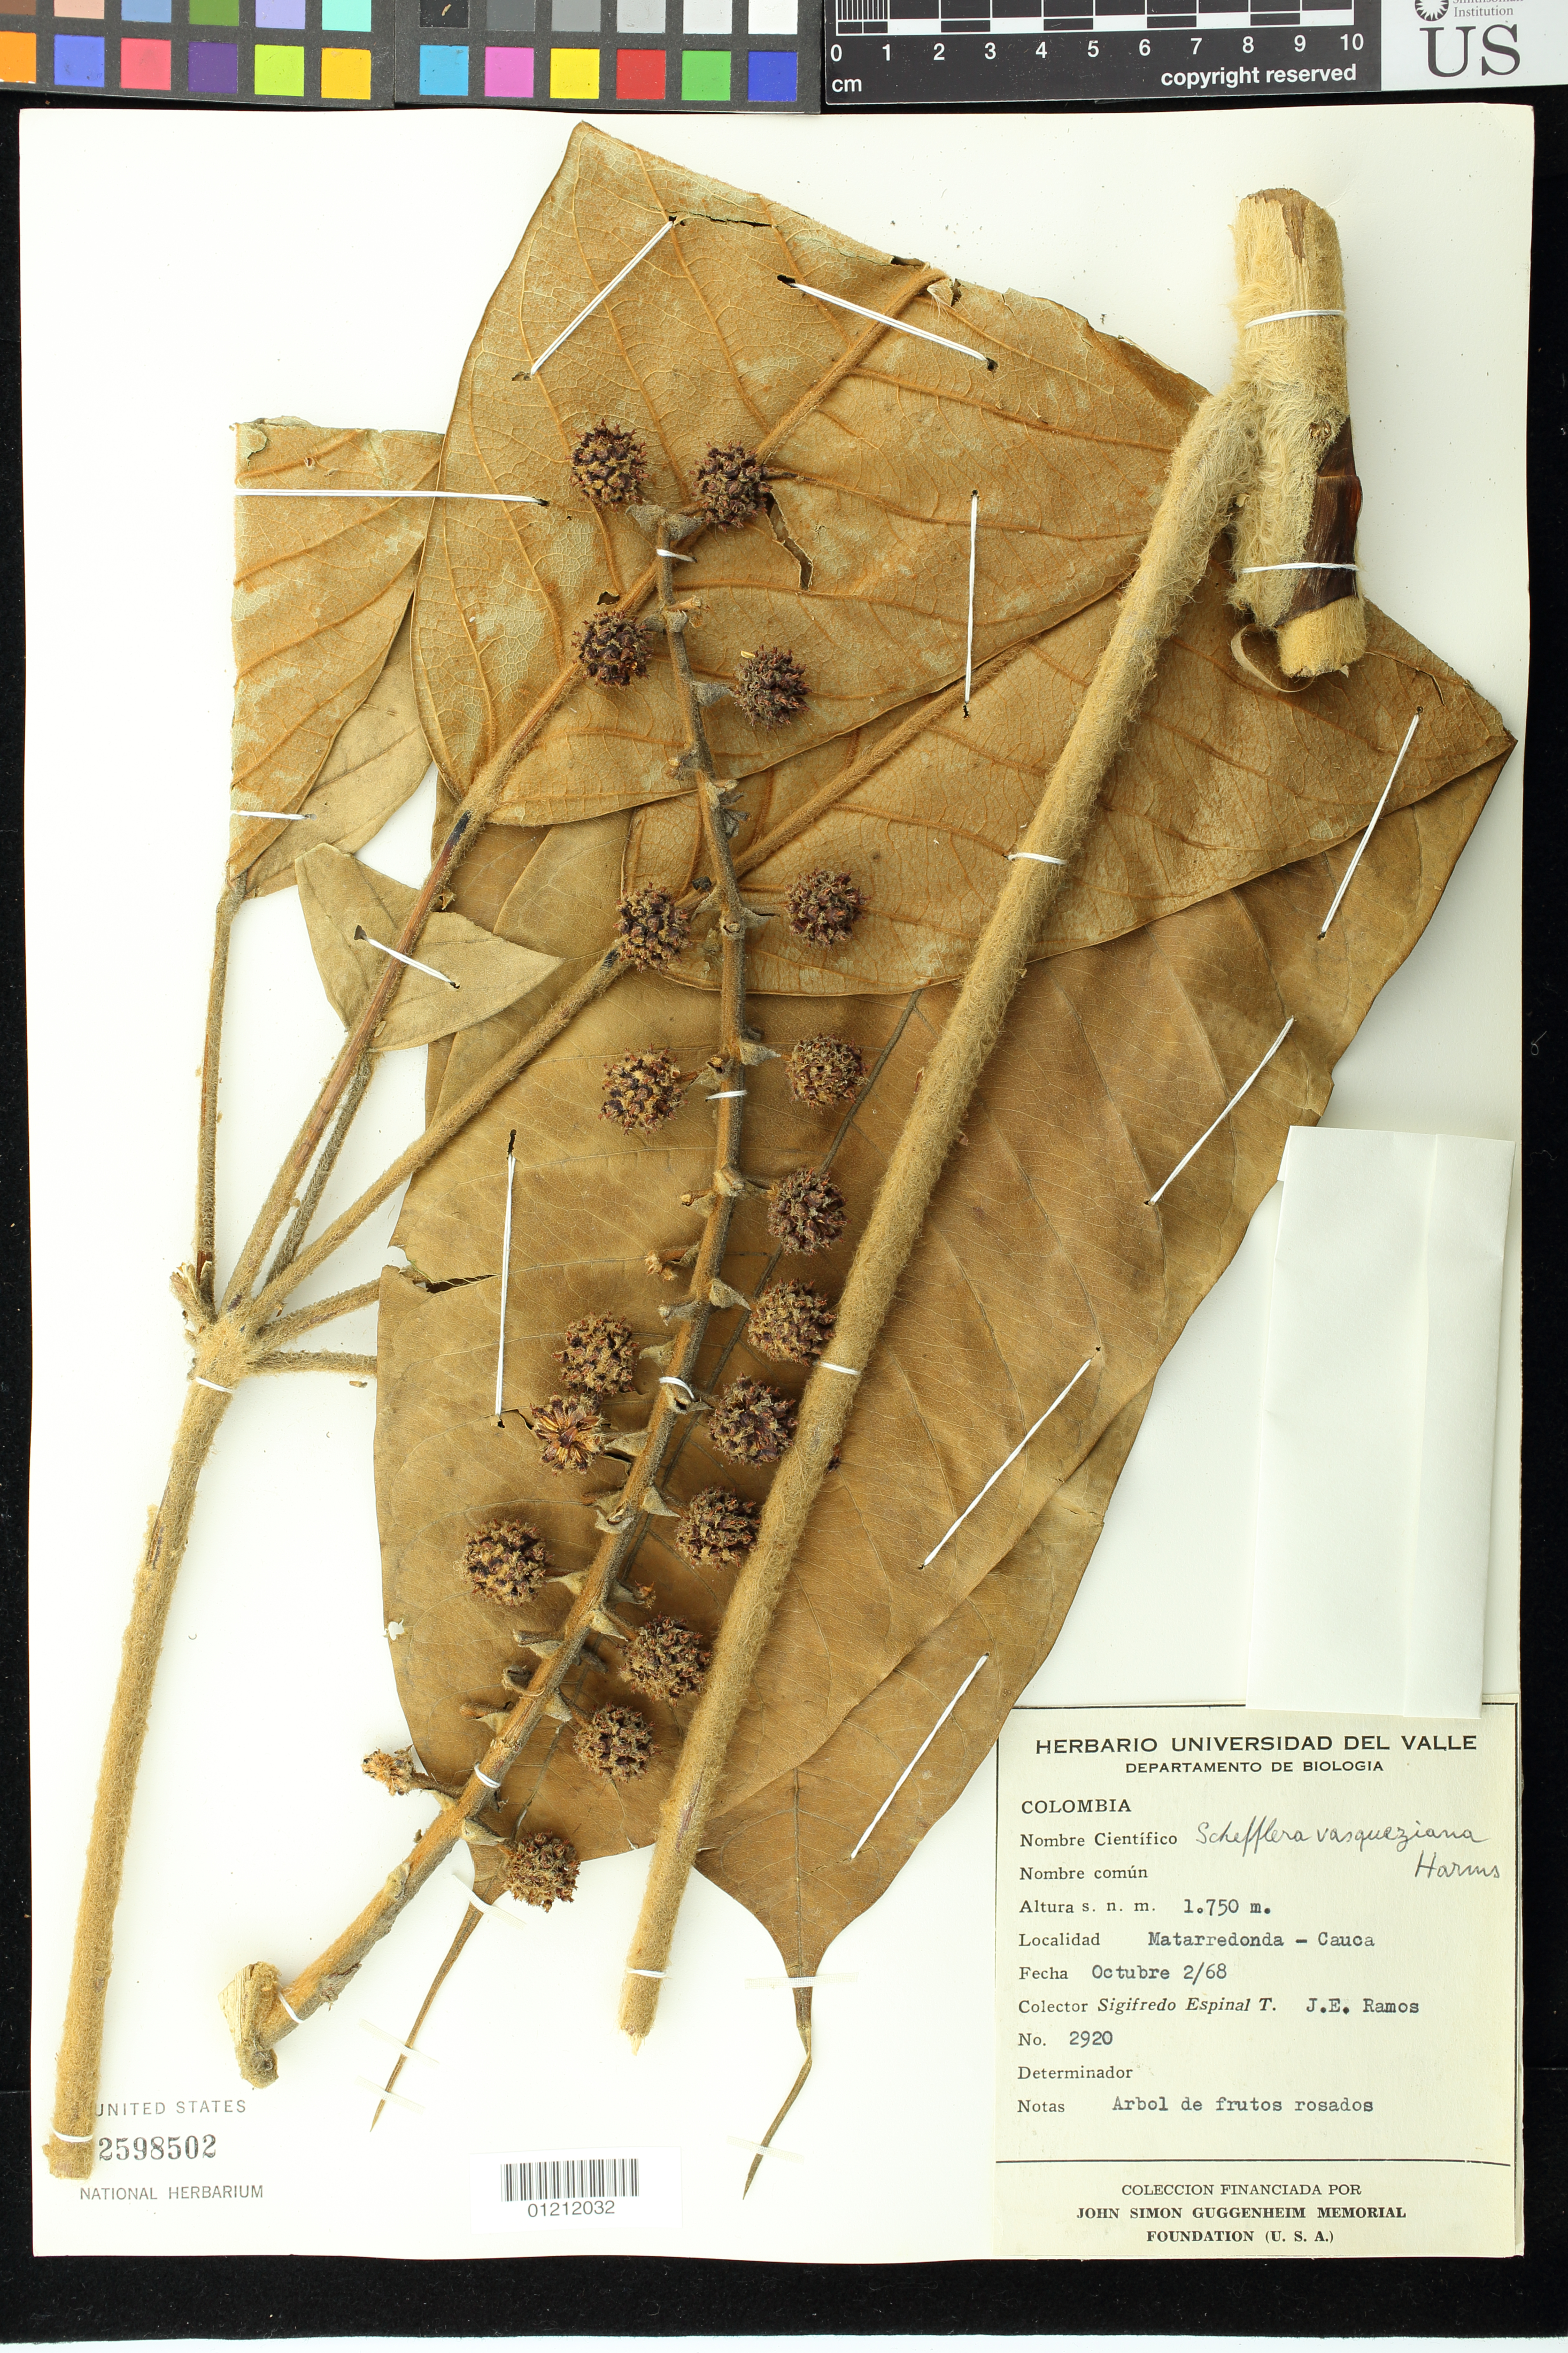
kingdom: Plantae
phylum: Tracheophyta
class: Magnoliopsida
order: Apiales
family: Araliaceae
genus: Schefflera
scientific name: Schefflera vasqueziana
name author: Harms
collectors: L. S. Espinal & J. E. Ramos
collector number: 2920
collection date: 1968-10-02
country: Colombia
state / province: Cauca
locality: Matarredonda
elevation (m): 1750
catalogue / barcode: US 2598502